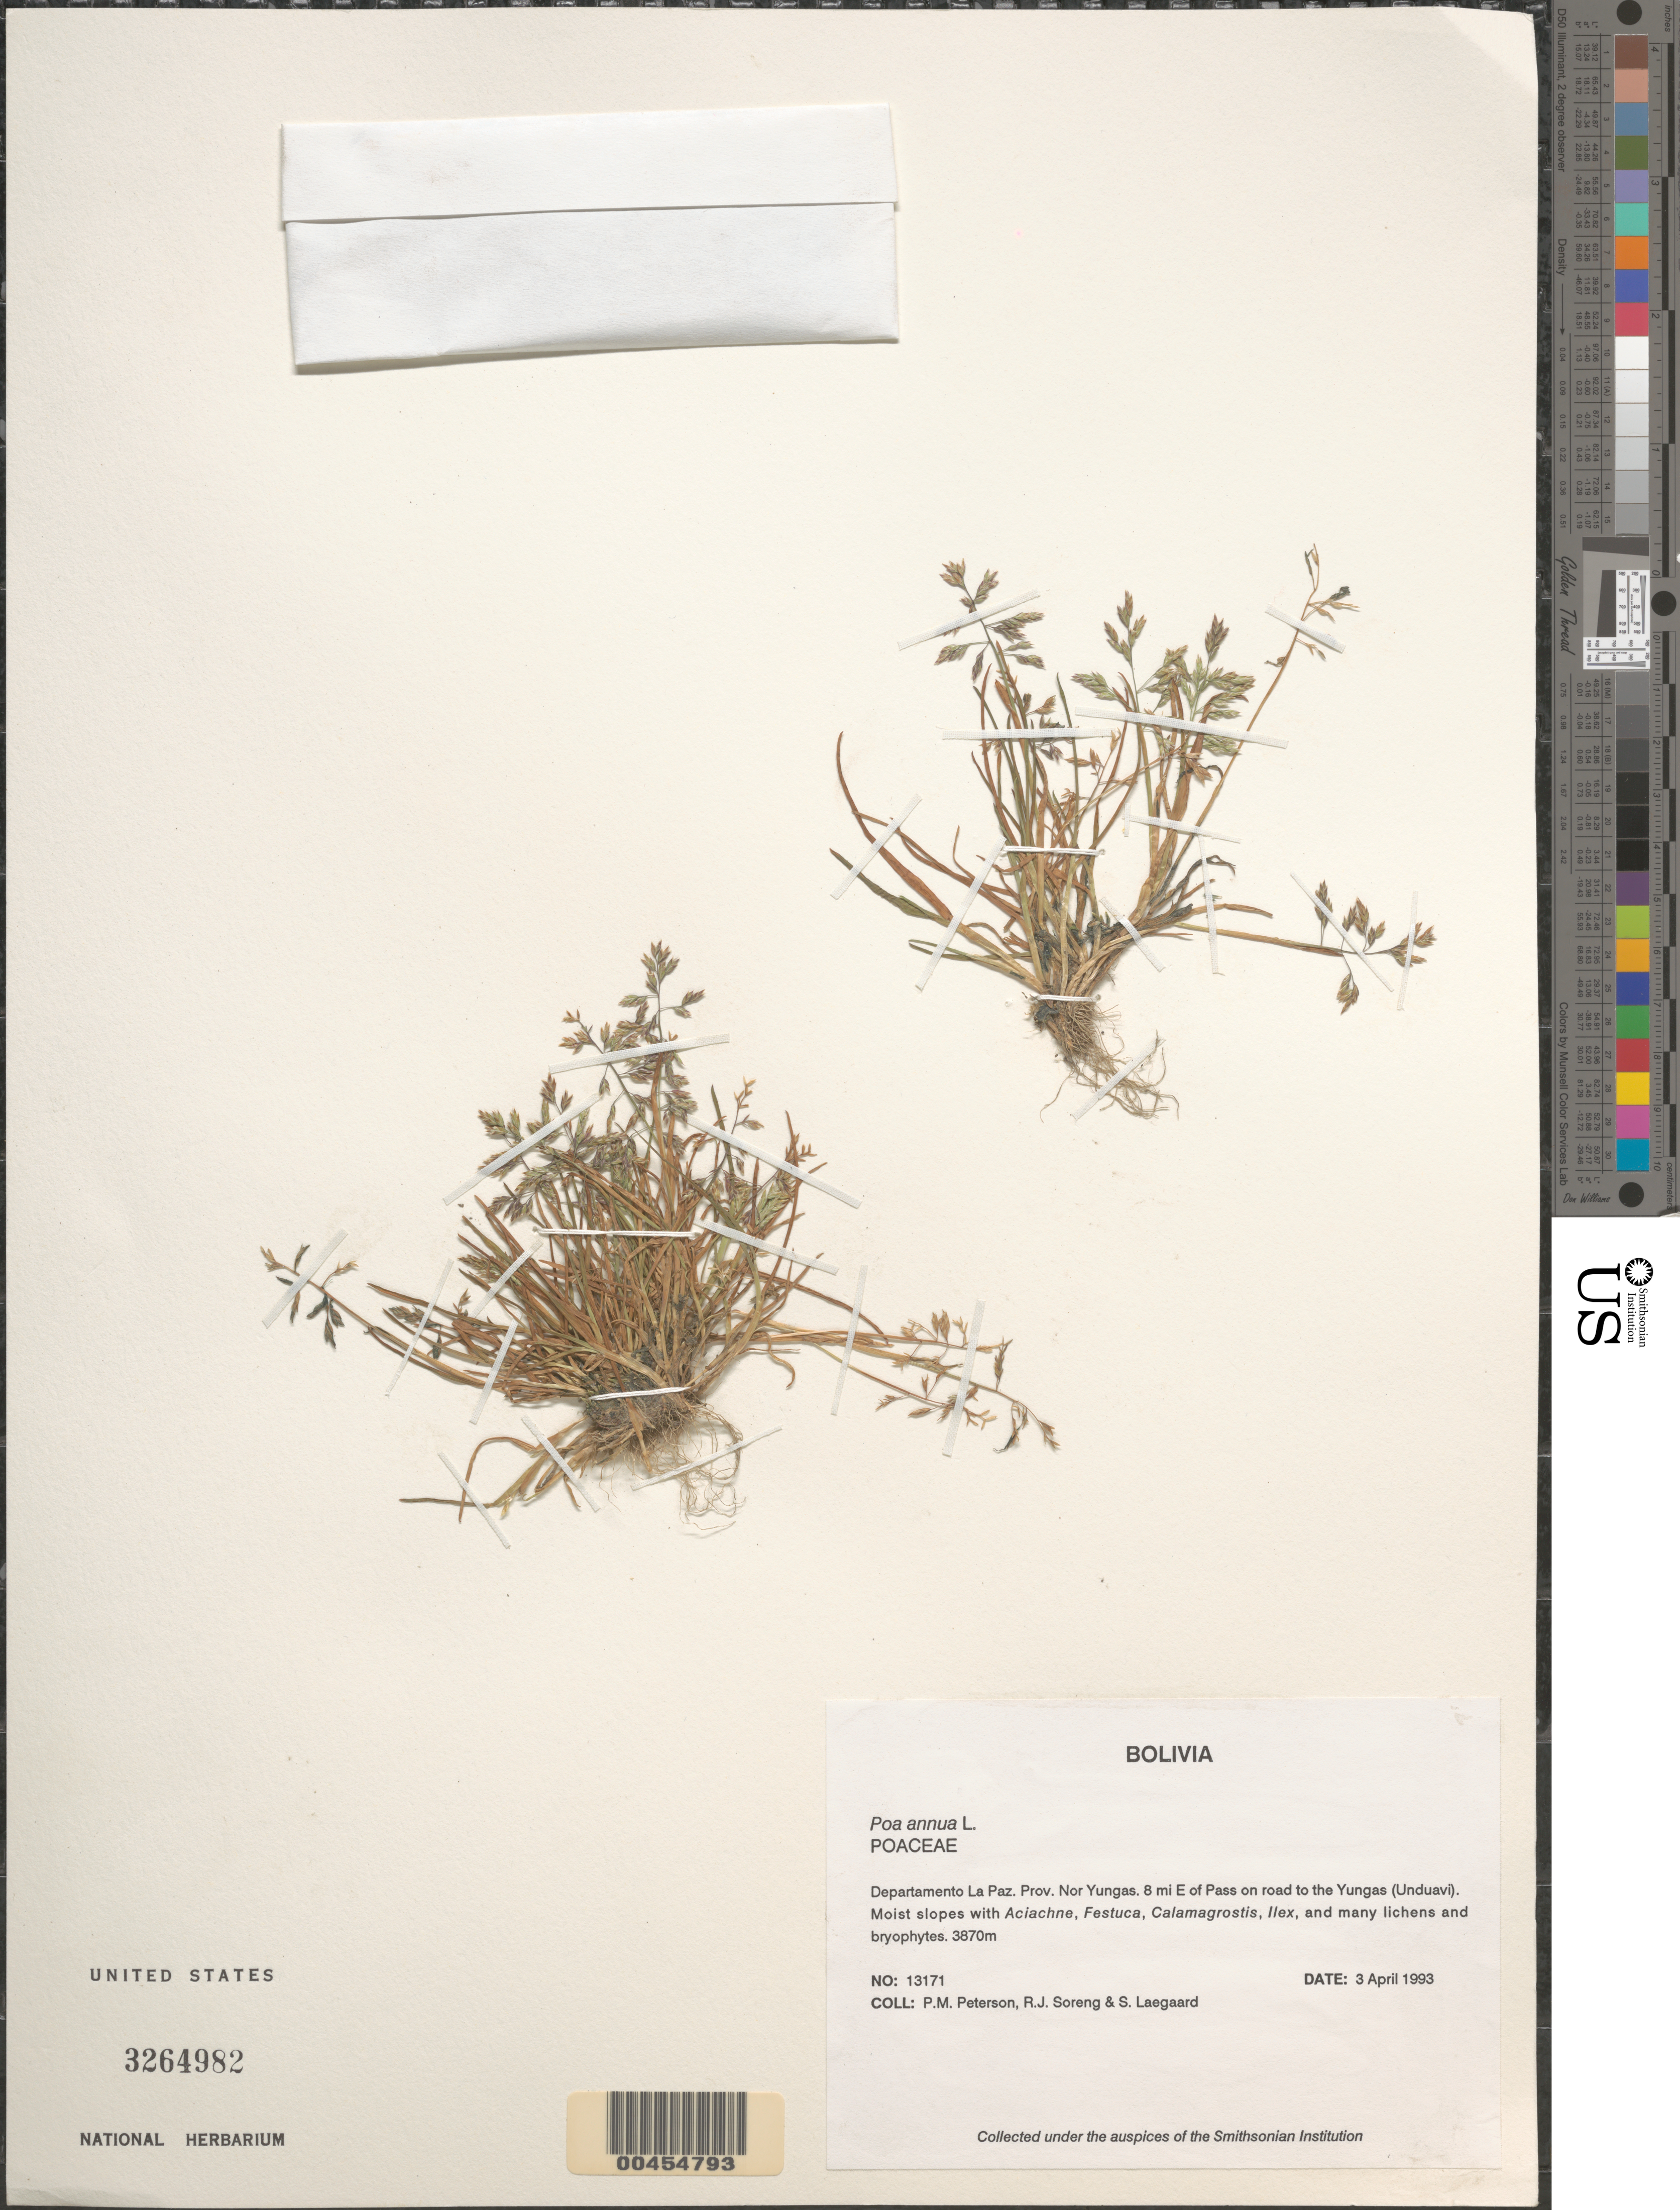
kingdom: Plantae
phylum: Tracheophyta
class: Liliopsida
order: Poales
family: Poaceae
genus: Poa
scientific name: Poa annua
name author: L.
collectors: P. M. Peterson, R. J. Soreng & S. Lægaard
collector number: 13171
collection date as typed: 03 Apr 1993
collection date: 1993-04-03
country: Bolivia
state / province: La Paz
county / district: Nor Yungas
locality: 8 mi E of Pass on road to the Yungas (Unduavi).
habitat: Moist slopes with Aciachne, Festuca, Calamagrostis, Ilex, and many lichens and bryophytes.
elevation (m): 3870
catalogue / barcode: US 3264982